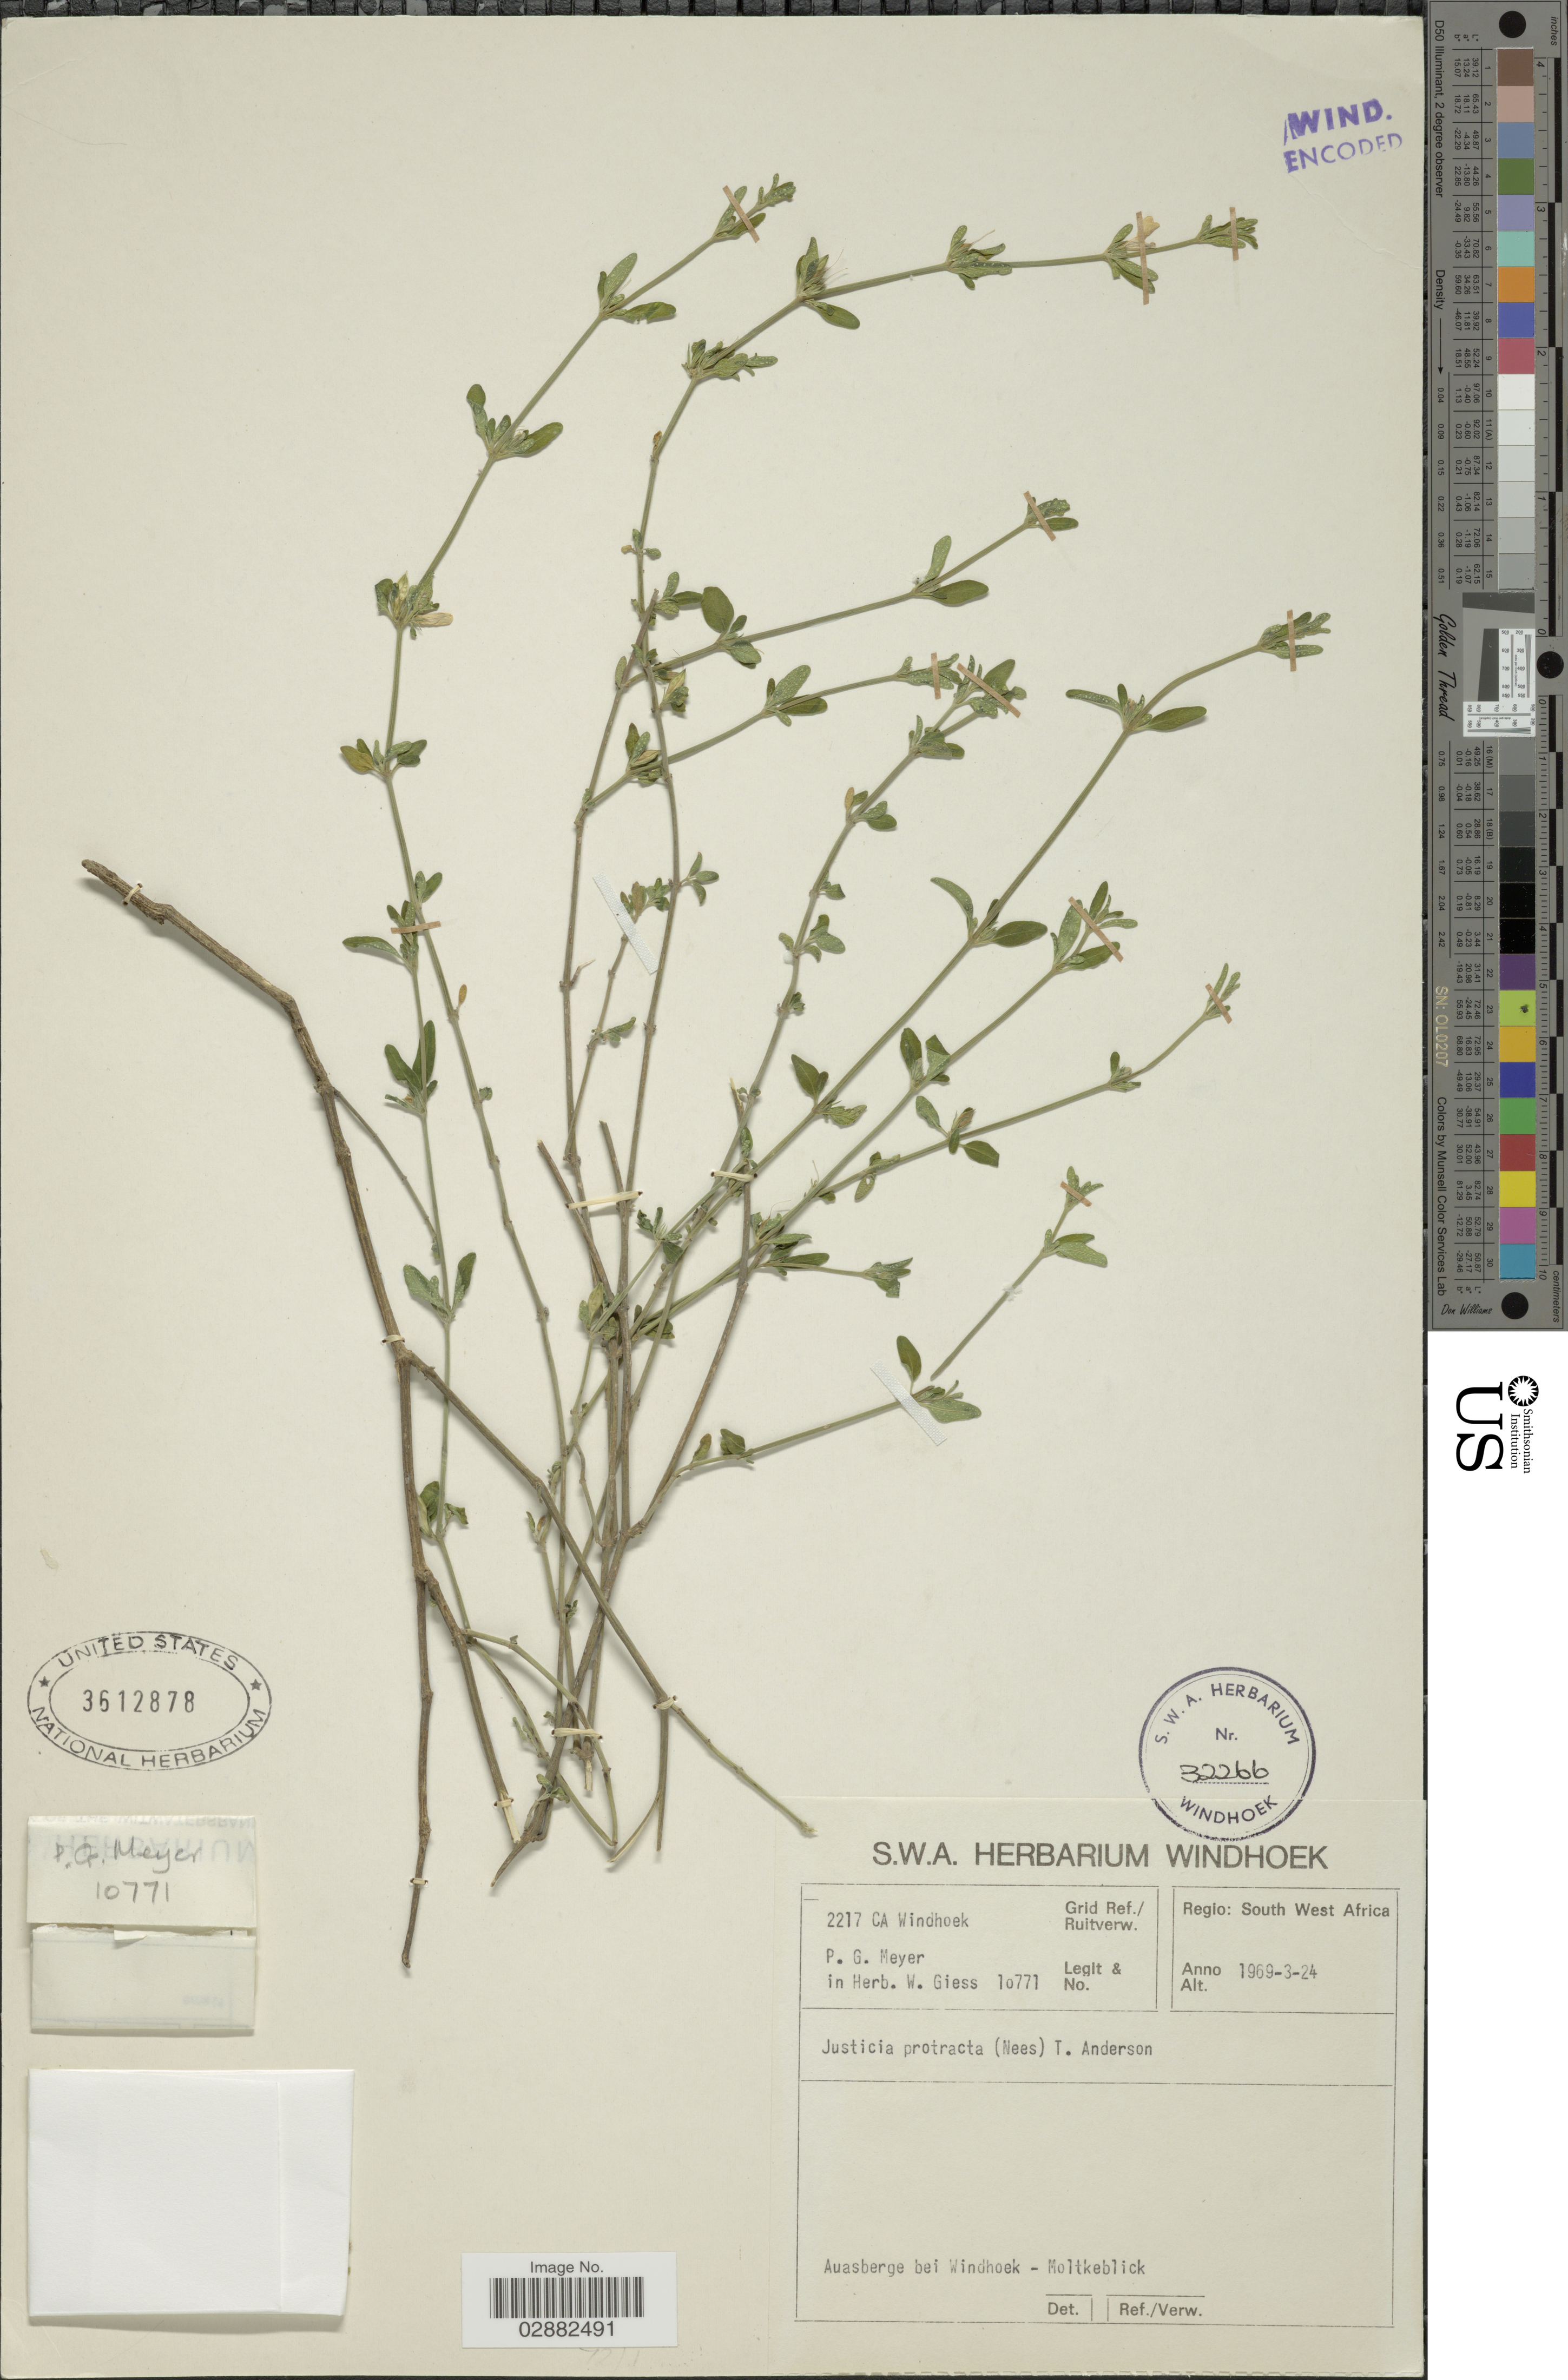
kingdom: Plantae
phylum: Tracheophyta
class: Magnoliopsida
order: Lamiales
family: Acanthaceae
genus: Justicia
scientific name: Justicia protracta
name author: (Nees) T. Anderson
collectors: P. Meyer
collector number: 10771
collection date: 1969-03-24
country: Namibia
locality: Grid Ref./Ruitverw. 2217 CA Windhoek, Regio: South West Africa. Auasberge bei Windhoek - Moltkeblick.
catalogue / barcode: US 3612878